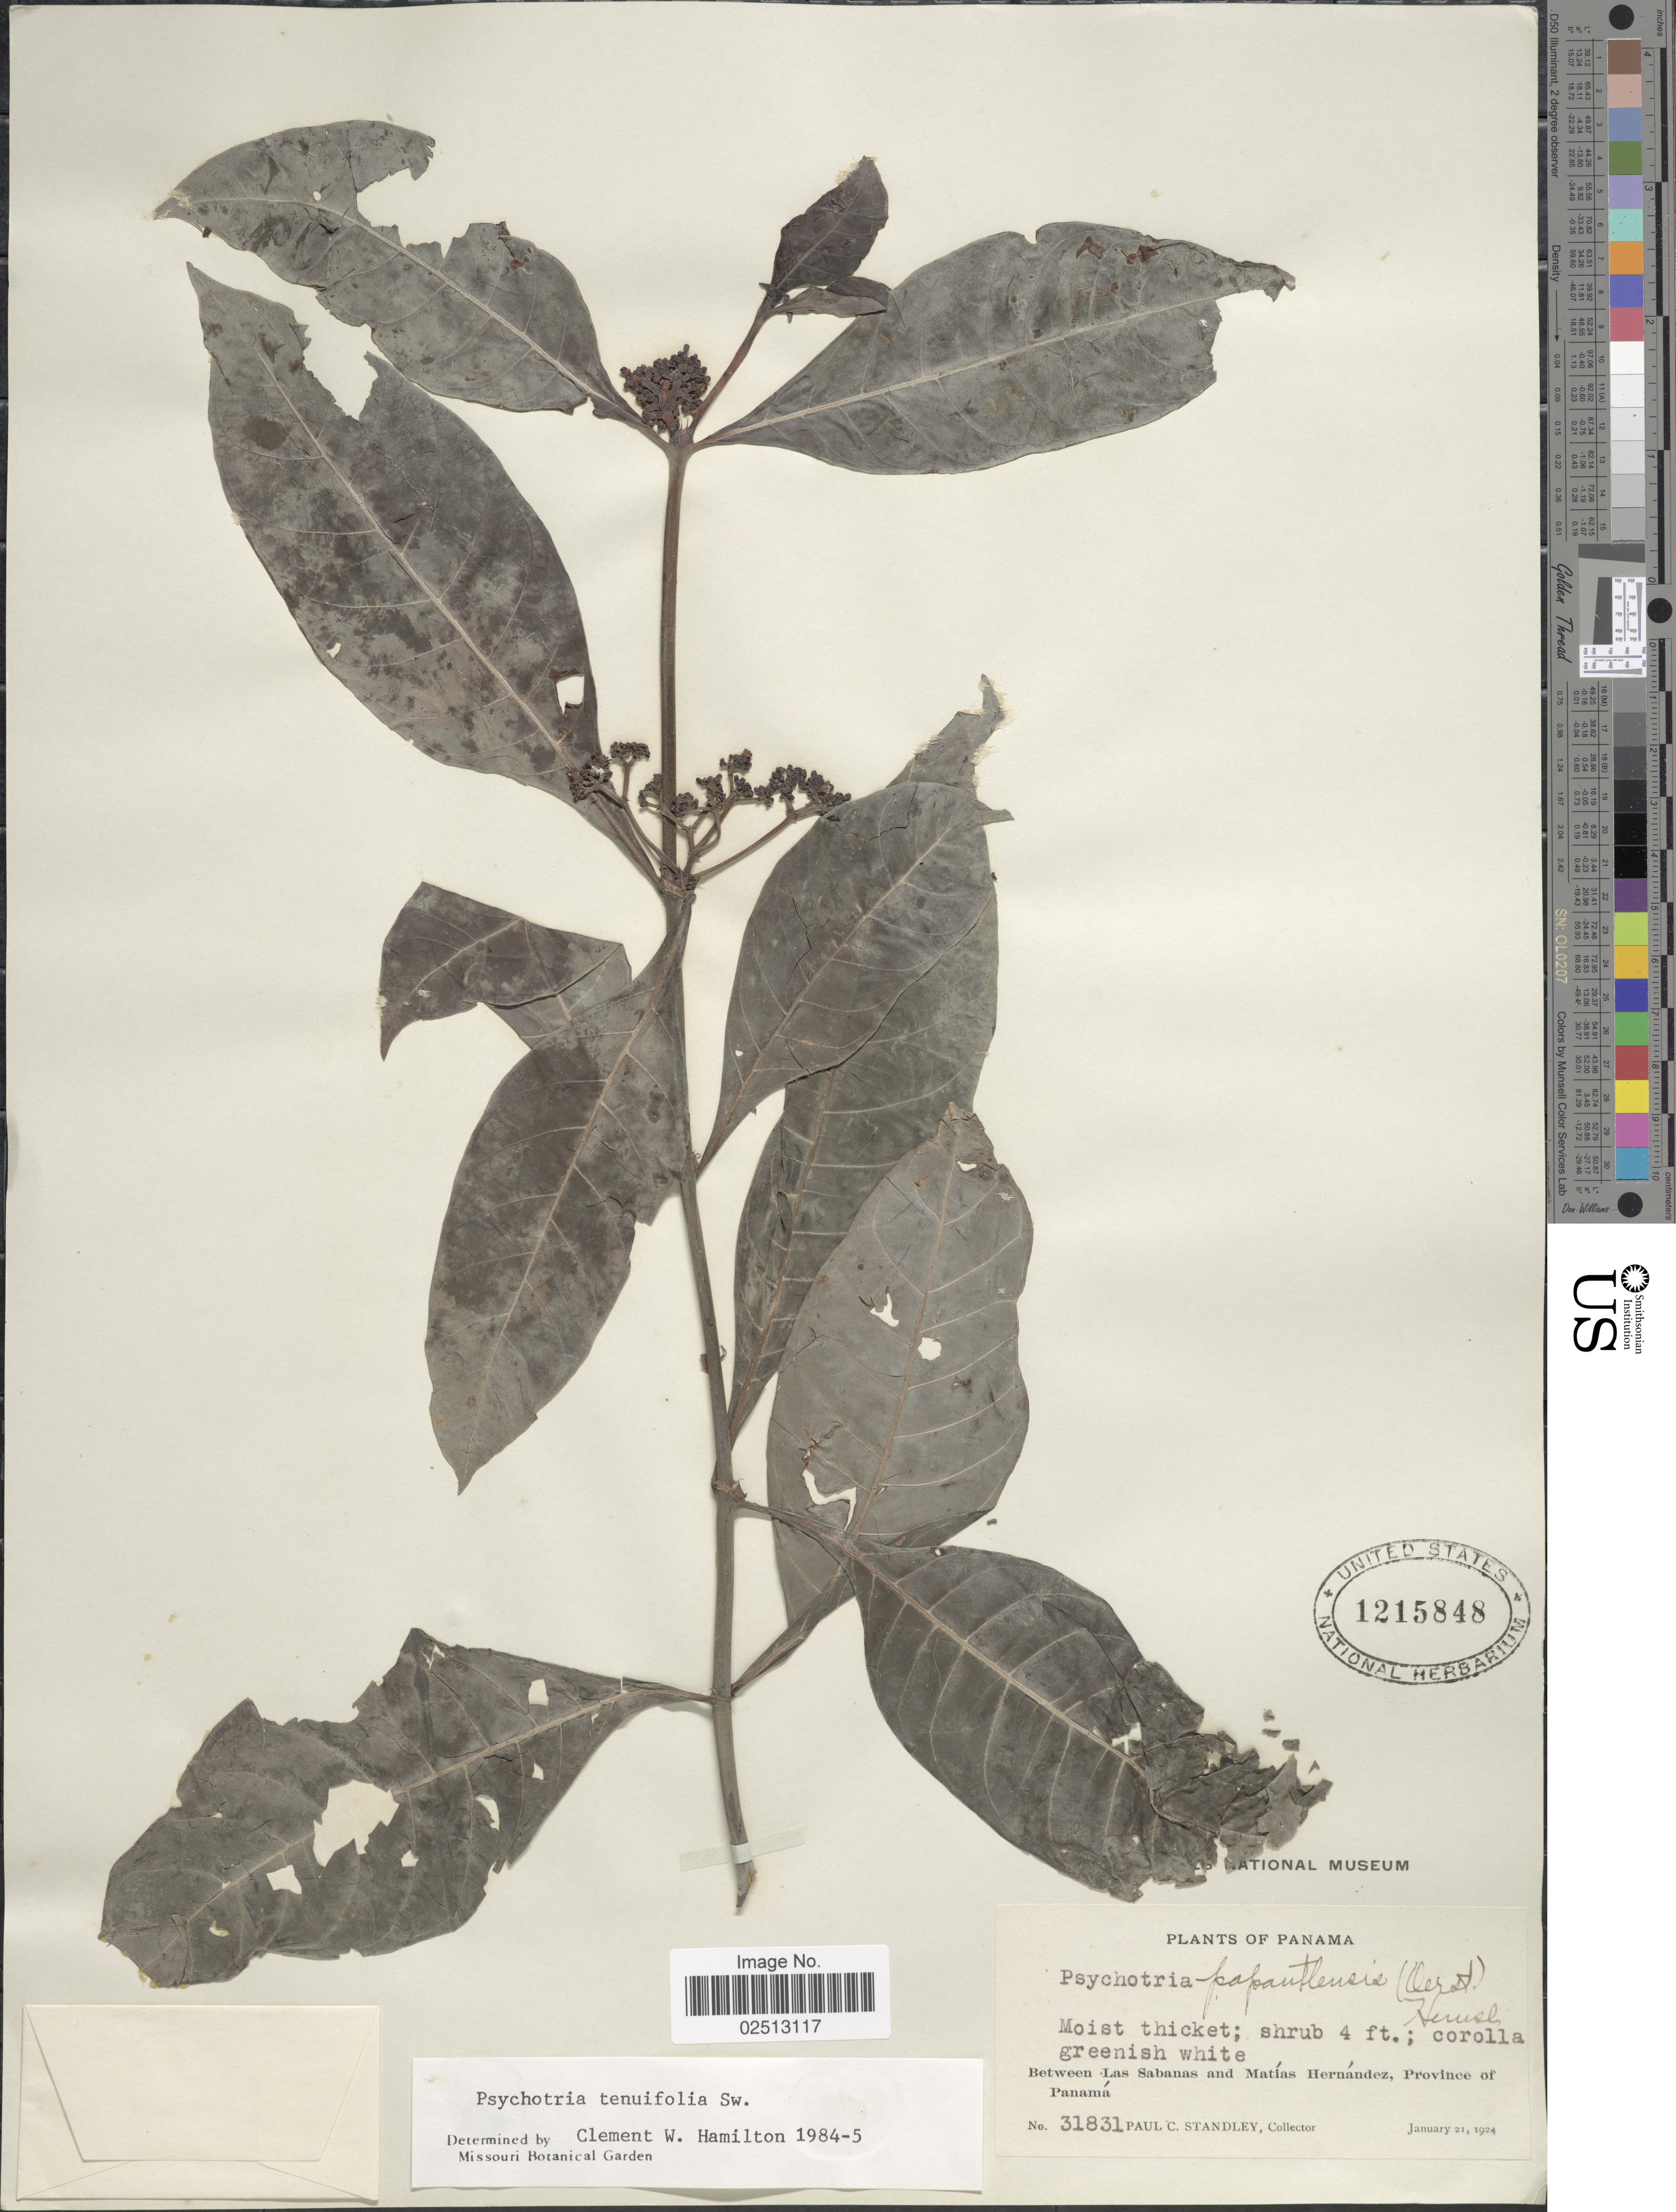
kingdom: Plantae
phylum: Tracheophyta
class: Magnoliopsida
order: Gentianales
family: Rubiaceae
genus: Psychotria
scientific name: Psychotria tenuifolia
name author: Sw.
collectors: P. C. Standley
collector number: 31831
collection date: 1924-01-21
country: Panama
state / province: Panamá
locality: Moist thicket, Between Las Sabanas and Matias Hernandez, Province of Panama.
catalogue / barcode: US 1215848